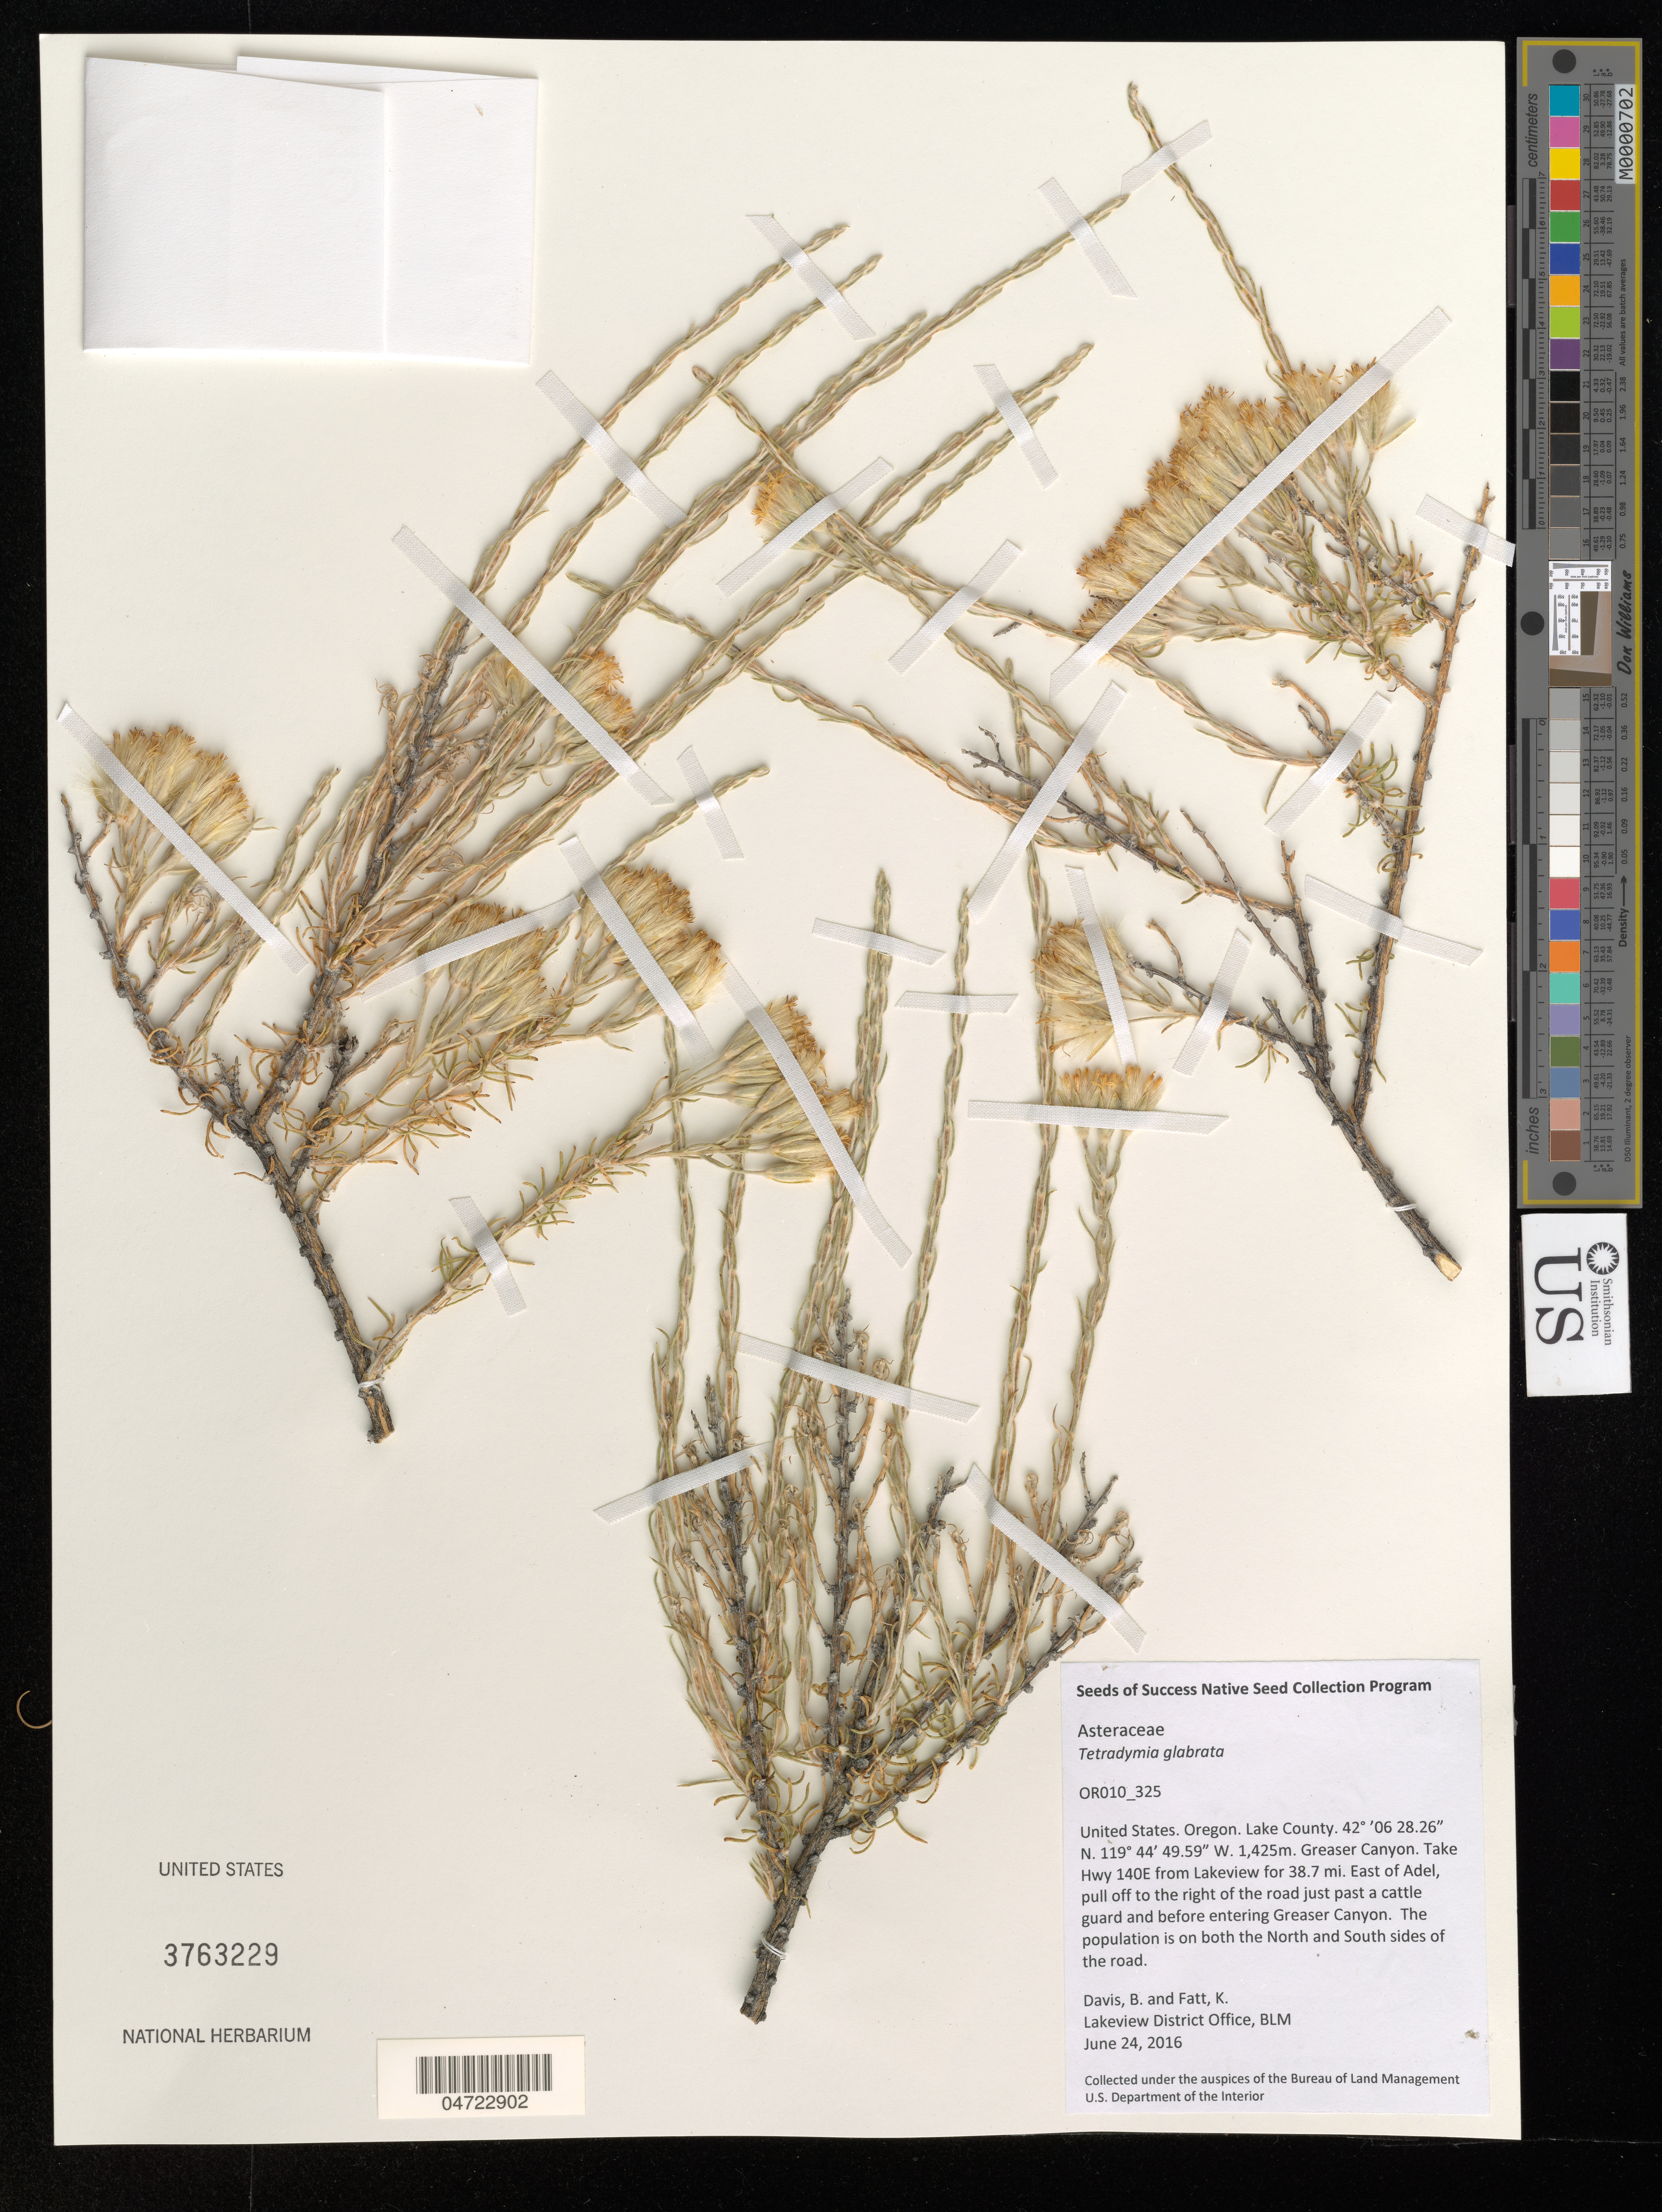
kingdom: Plantae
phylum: Tracheophyta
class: Magnoliopsida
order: Asterales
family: Asteraceae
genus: Tetradymia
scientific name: Tetradymia glabrata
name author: Torr. & A. Gray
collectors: B. Davis & K. Fatt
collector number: OR010_325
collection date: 2016-06-24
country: United States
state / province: Oregon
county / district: Lake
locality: Lake County. Greaser Canyon. Take Hwy 140E from Lakeview for 38.7 mi. East of Adel, pull off to the right of the road just past a cattle guard and before entering Greaser Canyon. The population is on both the North and South sides of the road.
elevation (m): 1425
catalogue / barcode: US 3763229